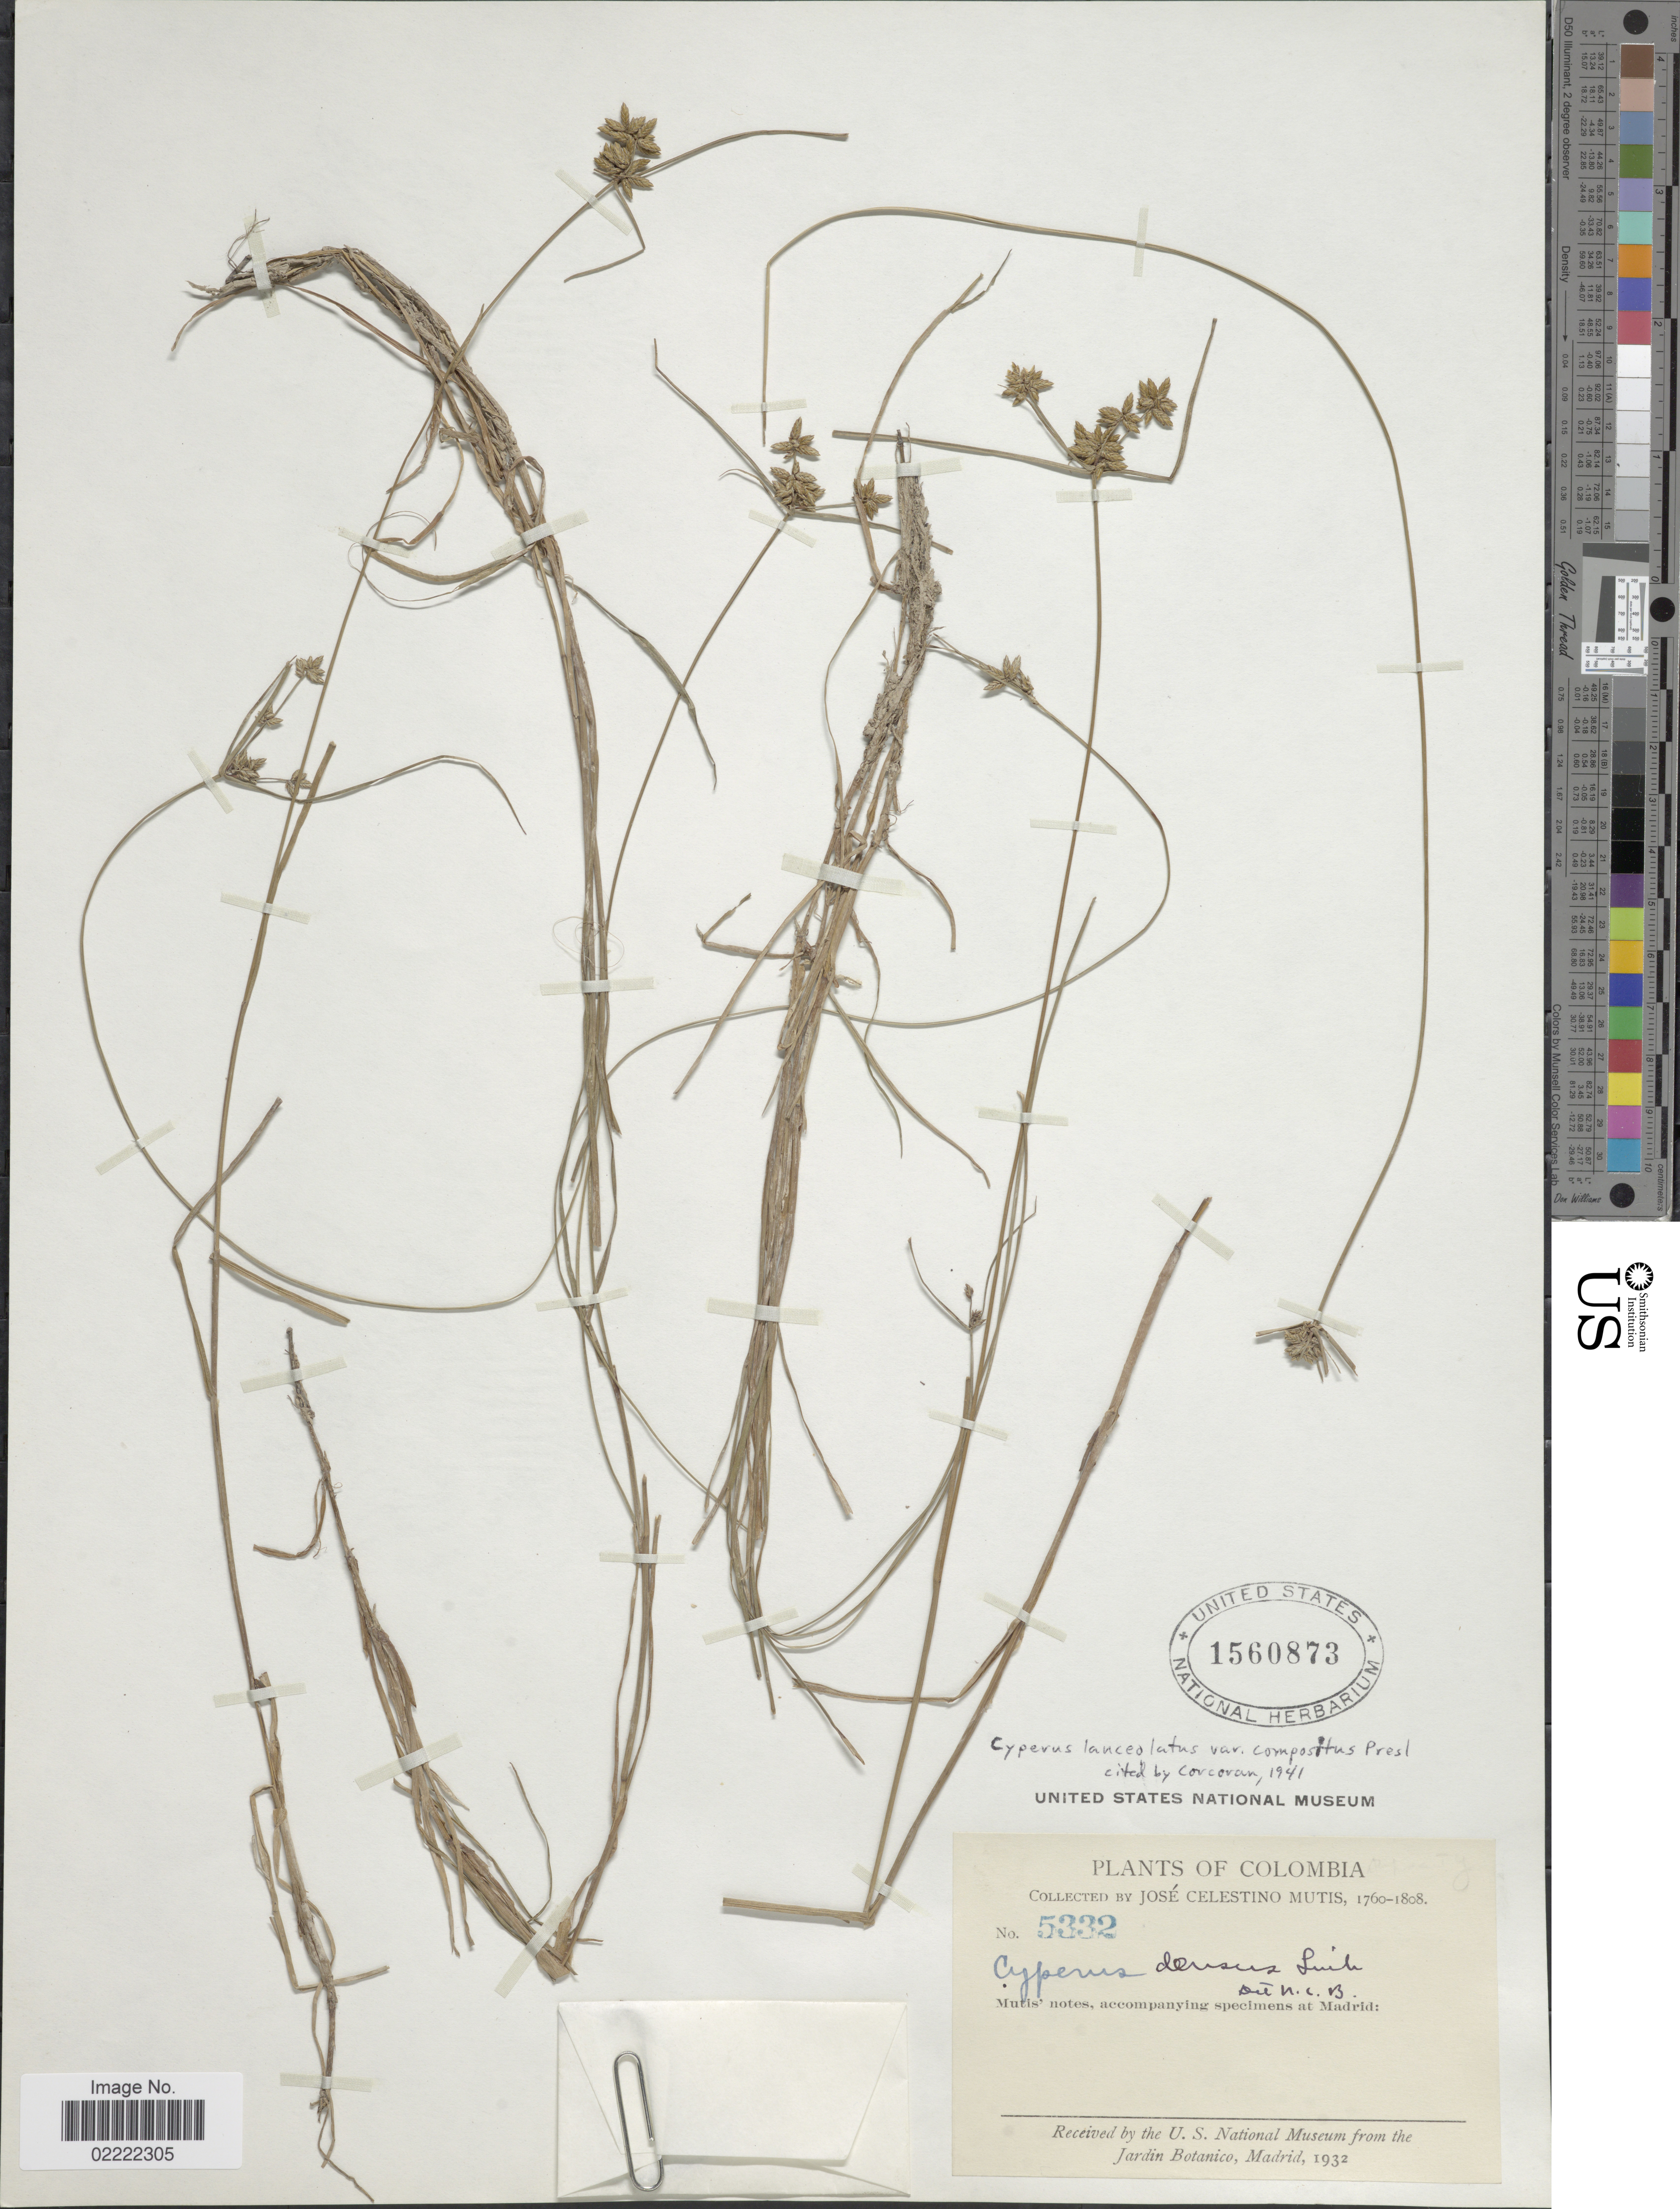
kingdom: Plantae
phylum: Tracheophyta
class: Liliopsida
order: Poales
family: Cyperaceae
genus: Cyperus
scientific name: Cyperus lanceolatus var. compositus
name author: J. Presl & C. Presl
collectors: J. C. B. Mutis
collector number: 5332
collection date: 1760/1808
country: Colombia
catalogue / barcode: US 1560873